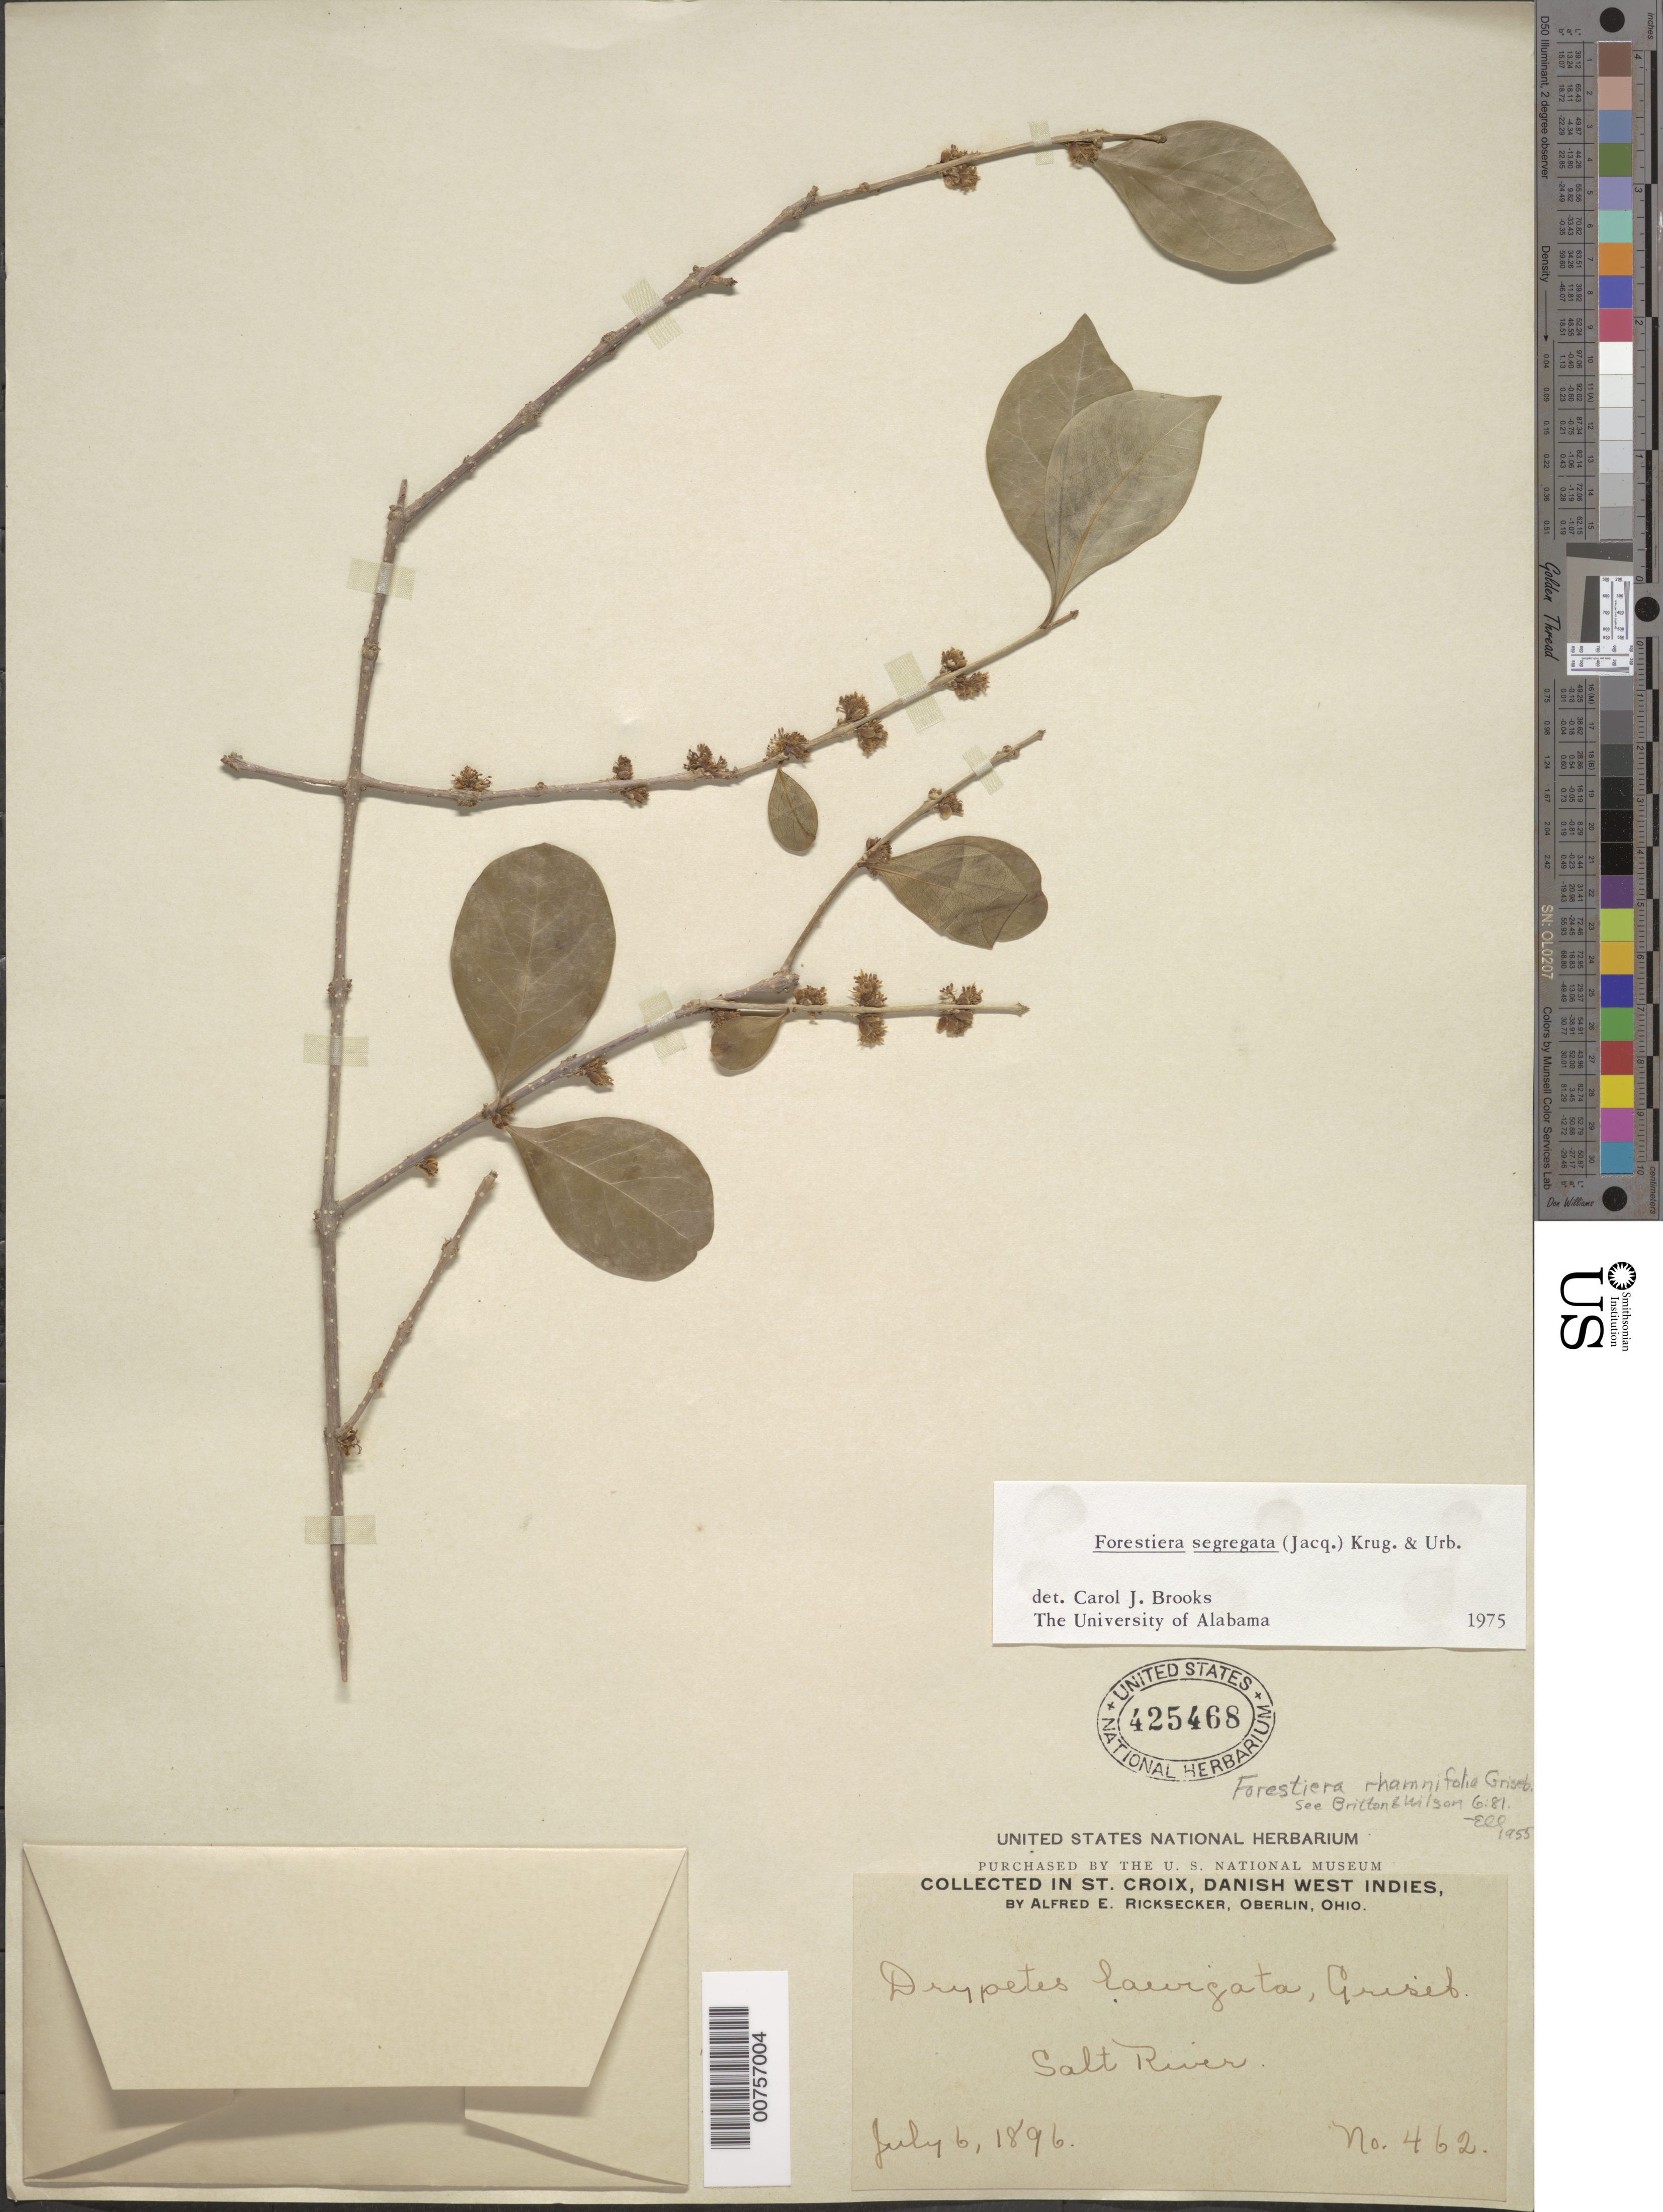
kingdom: Plantae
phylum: Tracheophyta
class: Magnoliopsida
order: Lamiales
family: Oleaceae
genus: Forestiera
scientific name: Forestiera segregata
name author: (Jacq.) Krug & Urb.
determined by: Brooks, Cecil J.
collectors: A. E. Ricksecker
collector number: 462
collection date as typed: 06 Jul 1896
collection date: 1896-07-06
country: U.S. Virgin Islands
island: St. Croix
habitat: Salt river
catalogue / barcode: US 425468